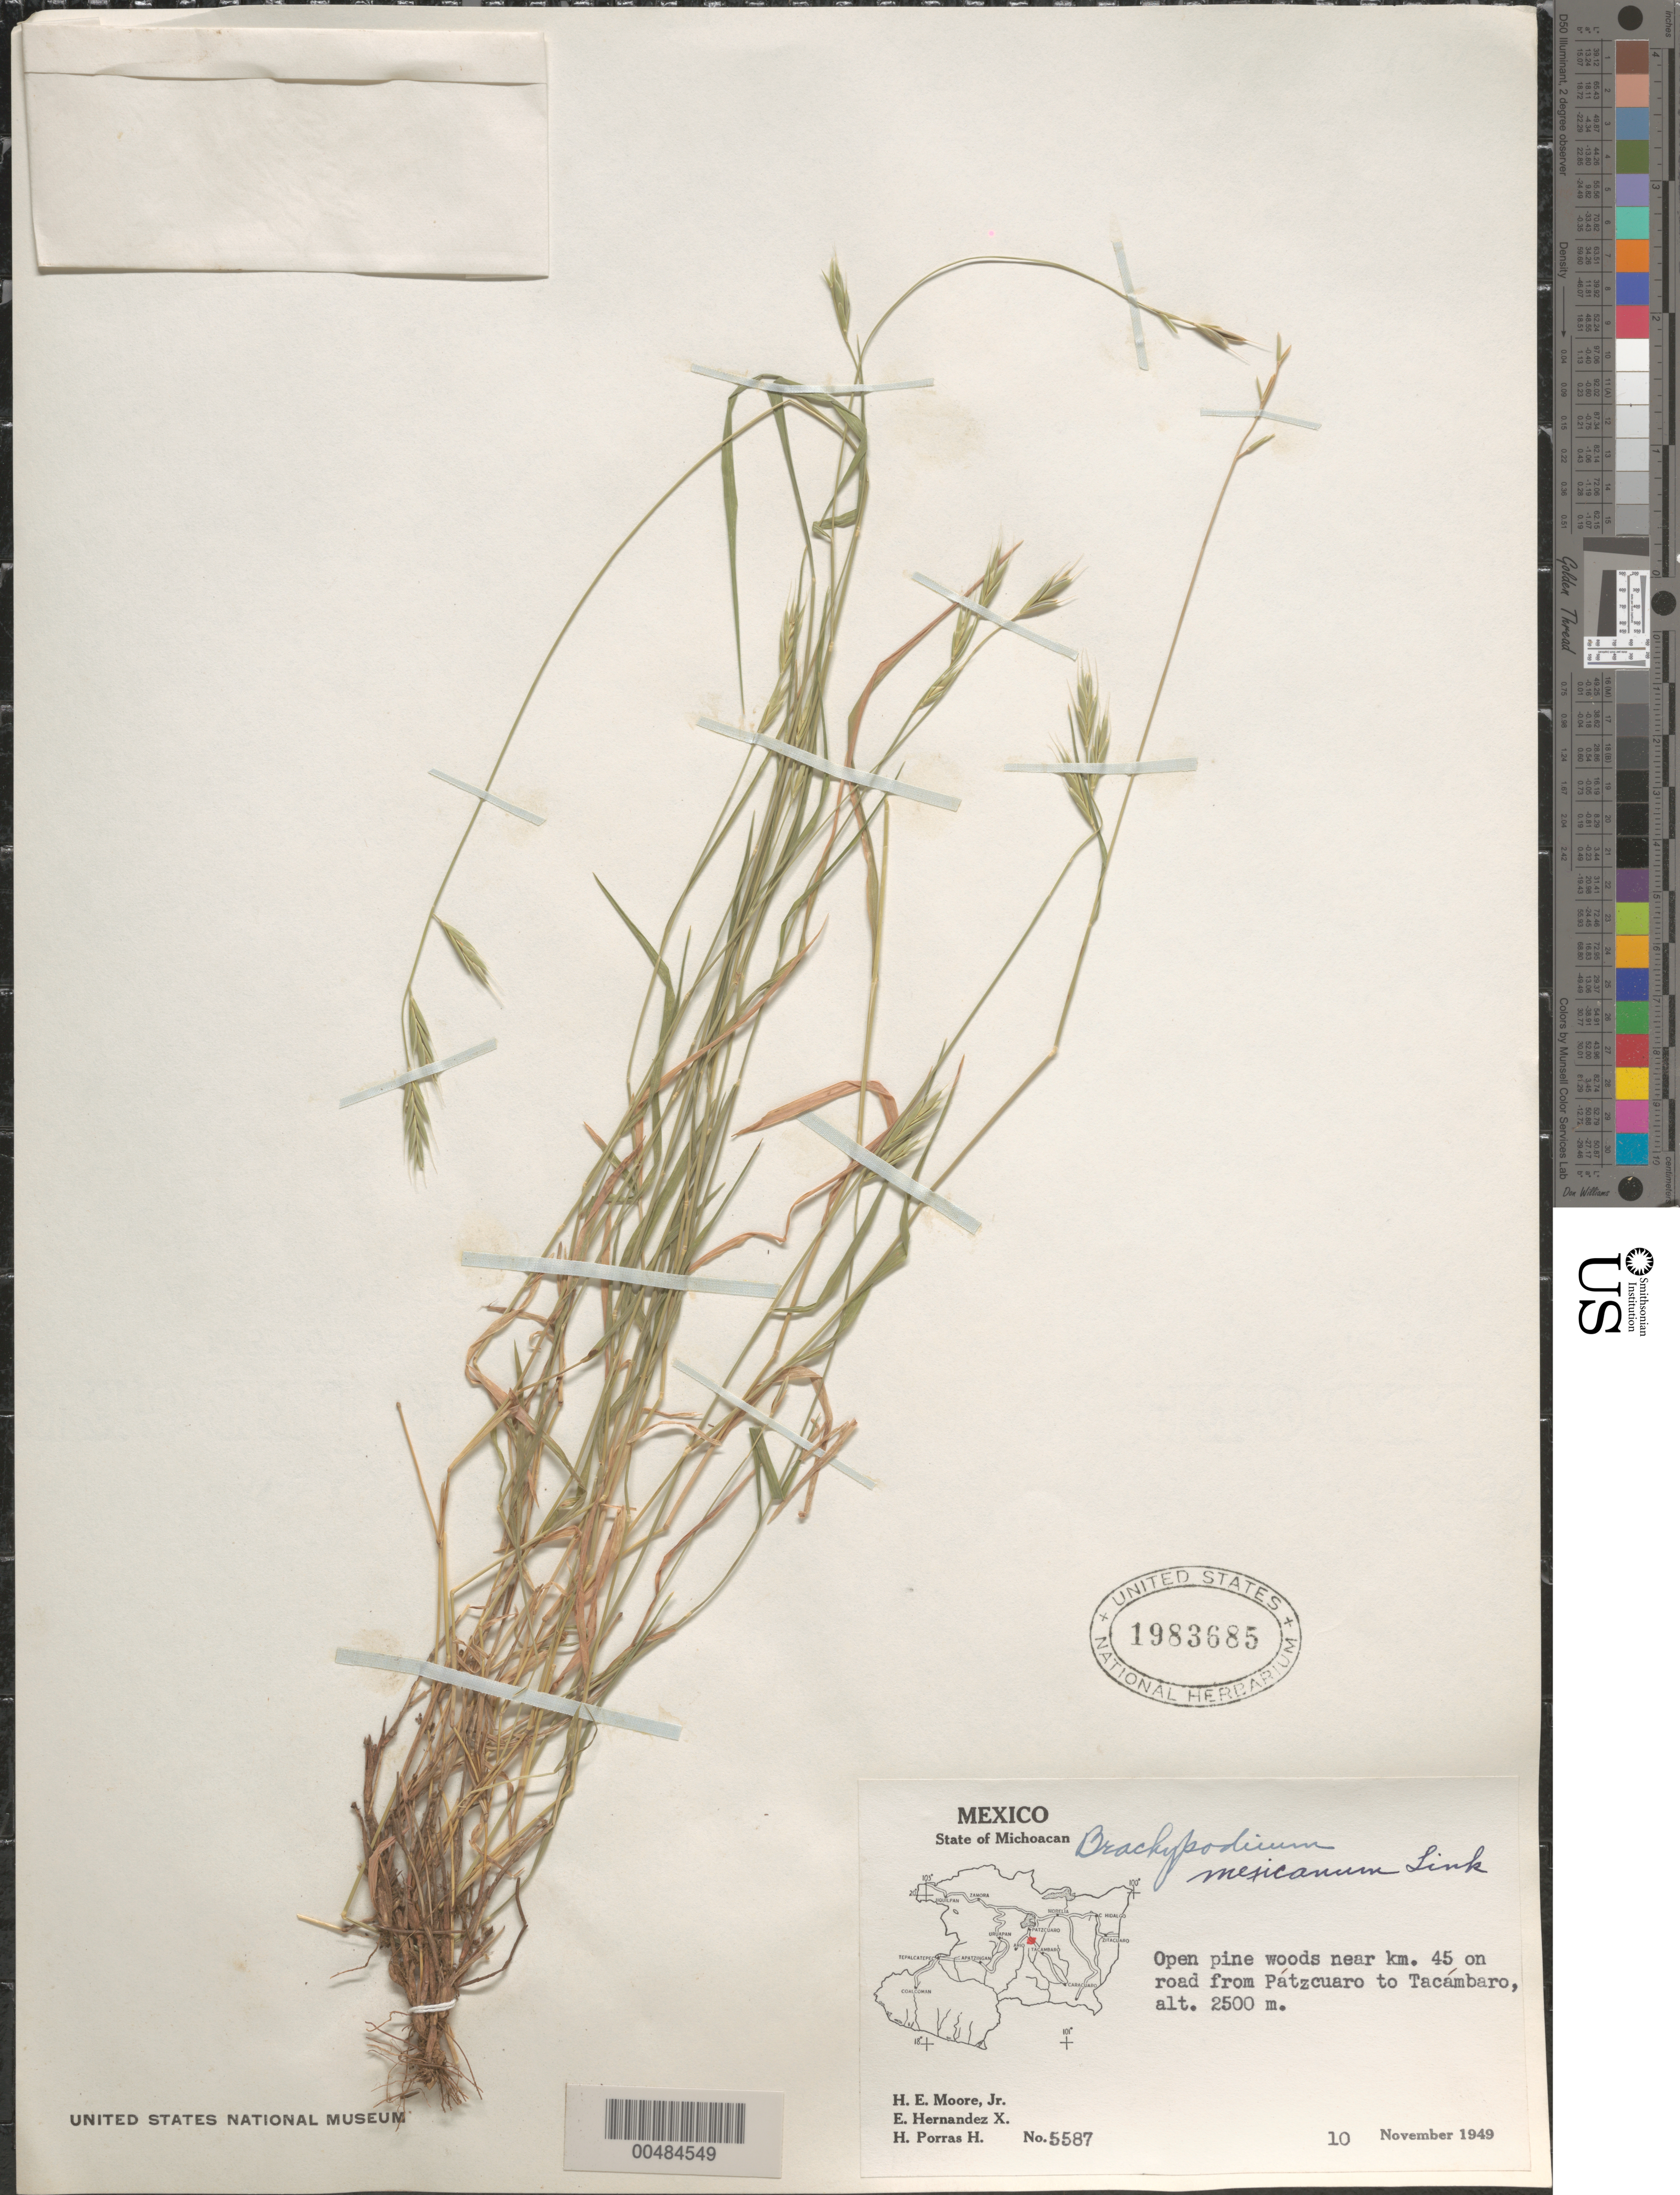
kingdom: Plantae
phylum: Tracheophyta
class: Liliopsida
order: Poales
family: Poaceae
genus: Brachypodium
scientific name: Brachypodium mexicanum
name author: (Roem. & Schult.) Link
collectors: H. E. Moore, E. I. Hernández-X. & H. Porras-H.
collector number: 5587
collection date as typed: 10 Nov 1949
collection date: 1949-11-10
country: Mexico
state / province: Michoacán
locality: Near km 45 on road from P tzcuaro to Tac mbaro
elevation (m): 2500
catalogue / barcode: US 1983685